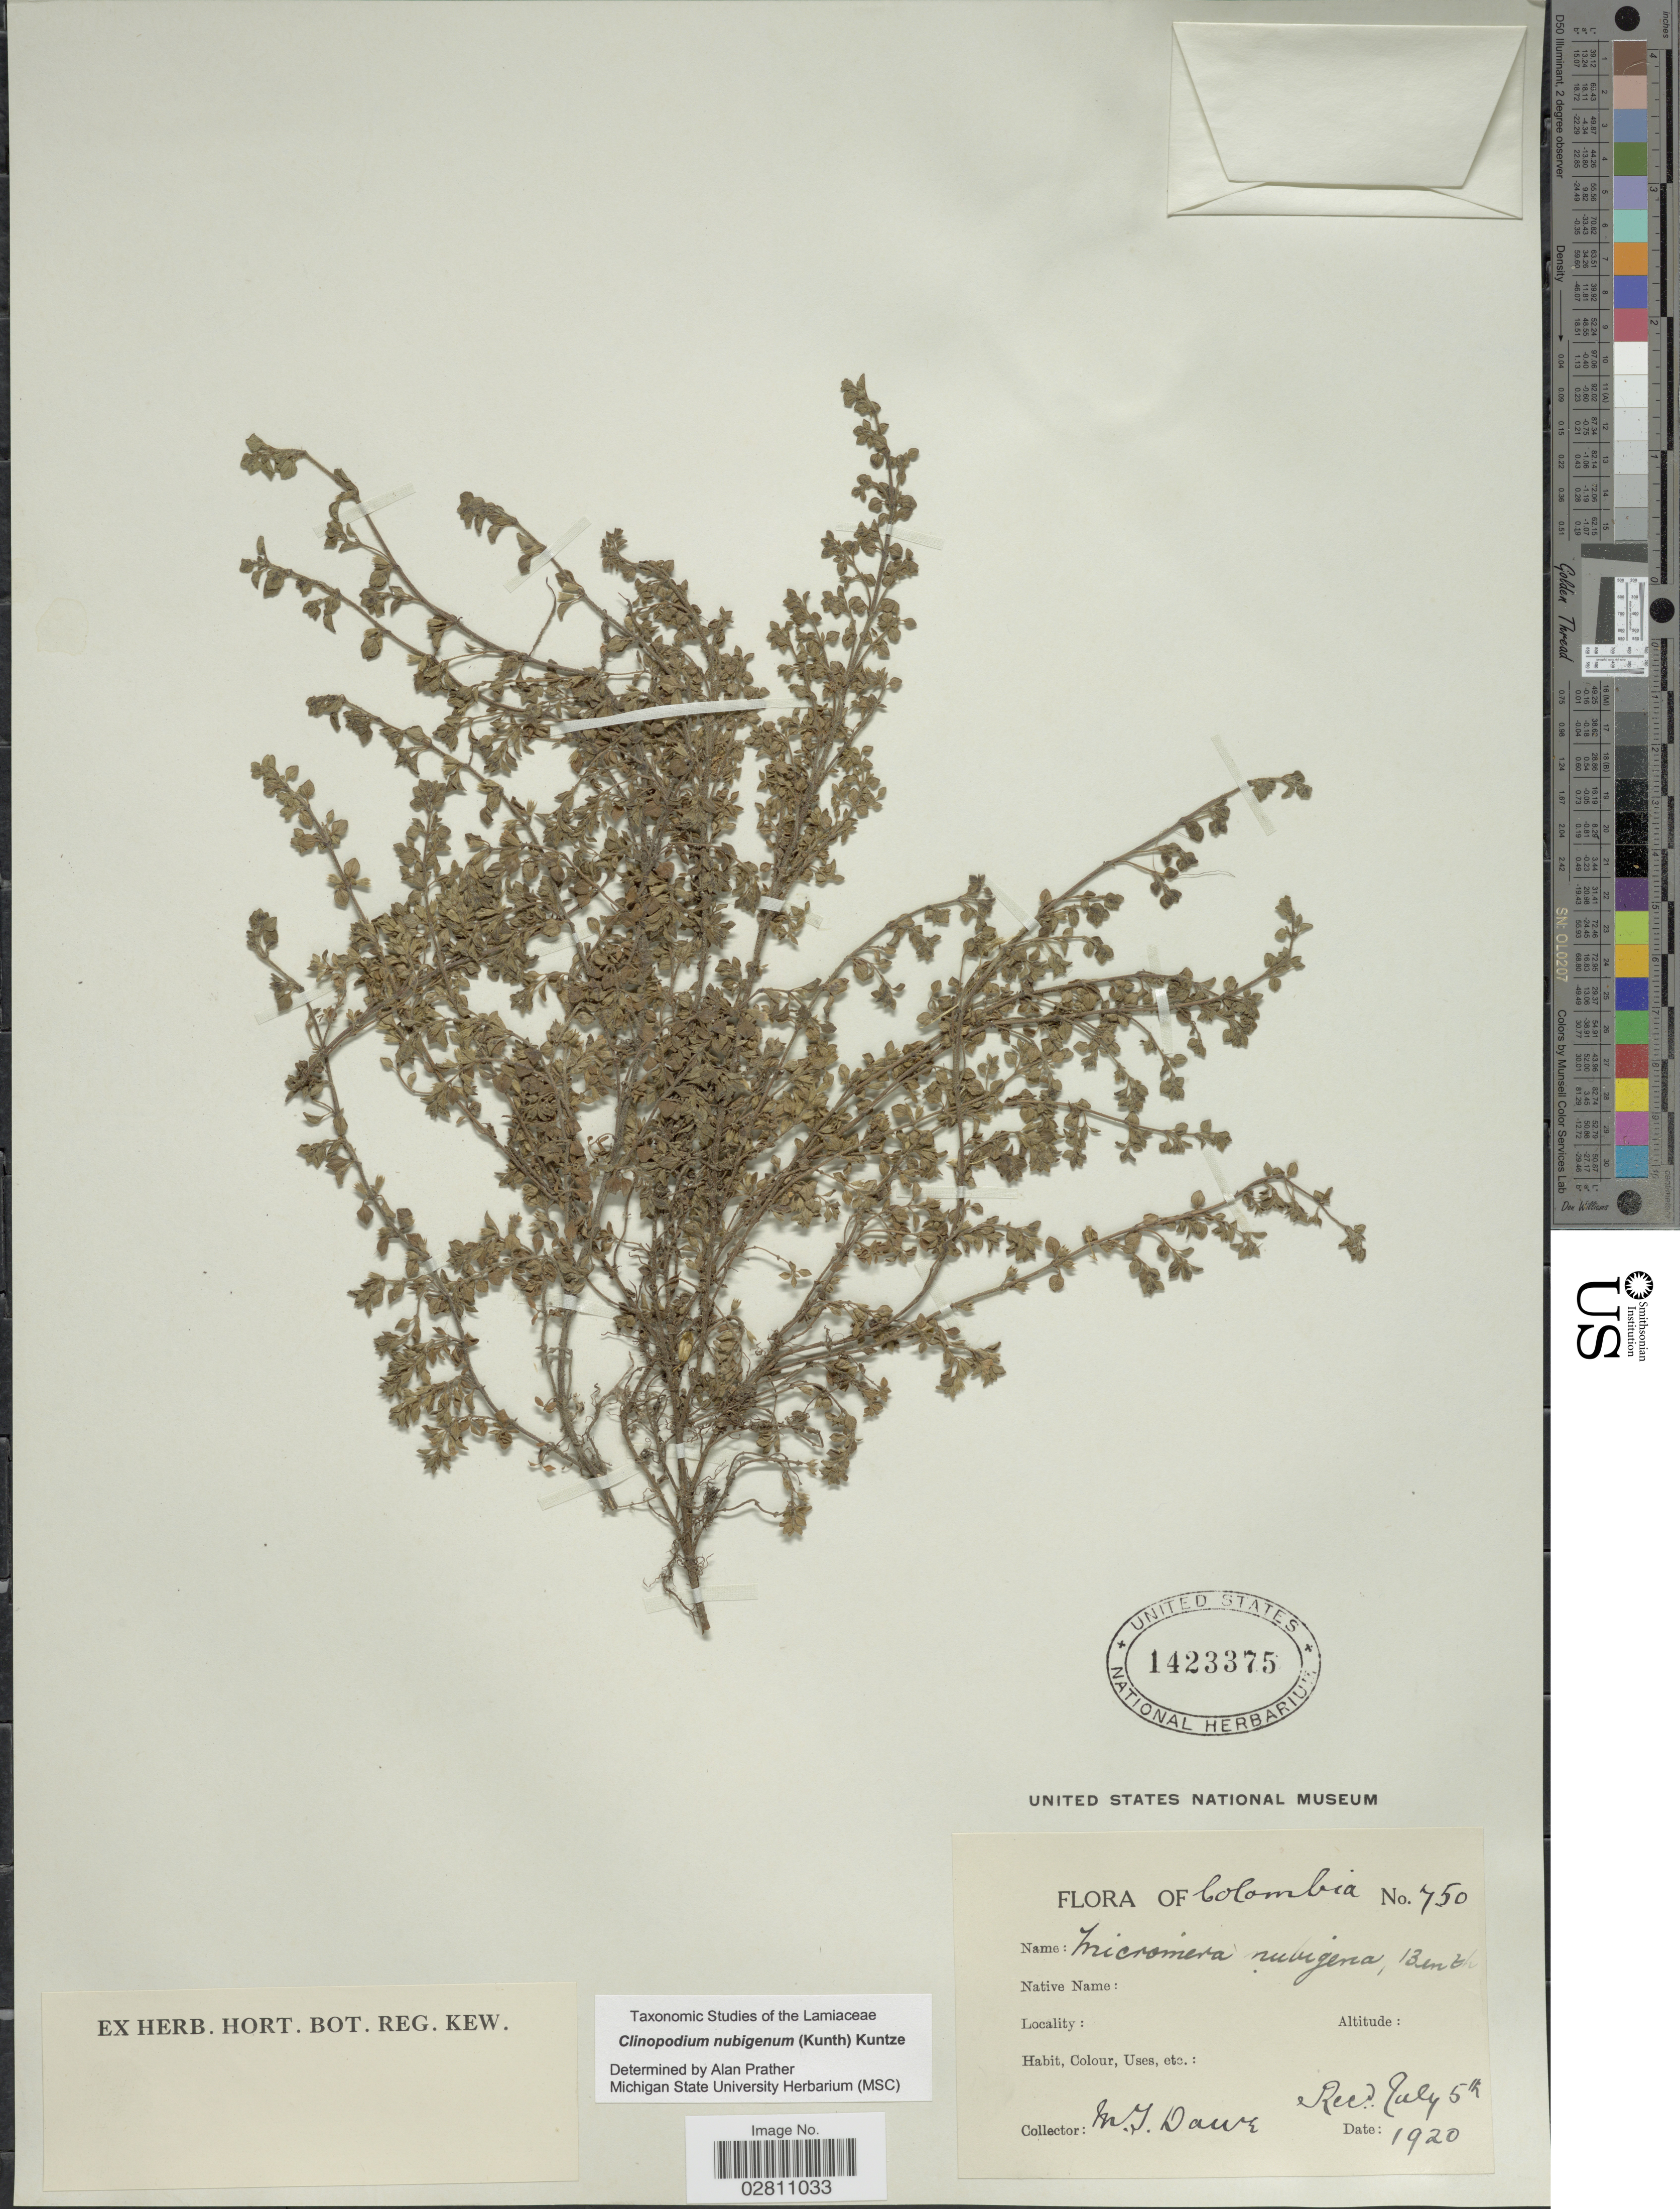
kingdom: Plantae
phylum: Tracheophyta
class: Magnoliopsida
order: Lamiales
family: Lamiaceae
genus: Clinopodium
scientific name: Clinopodium nubigenum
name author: (Kunth) Kuntze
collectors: M. T. Dawe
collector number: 750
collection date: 1920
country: Colombia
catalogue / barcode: US 1423375